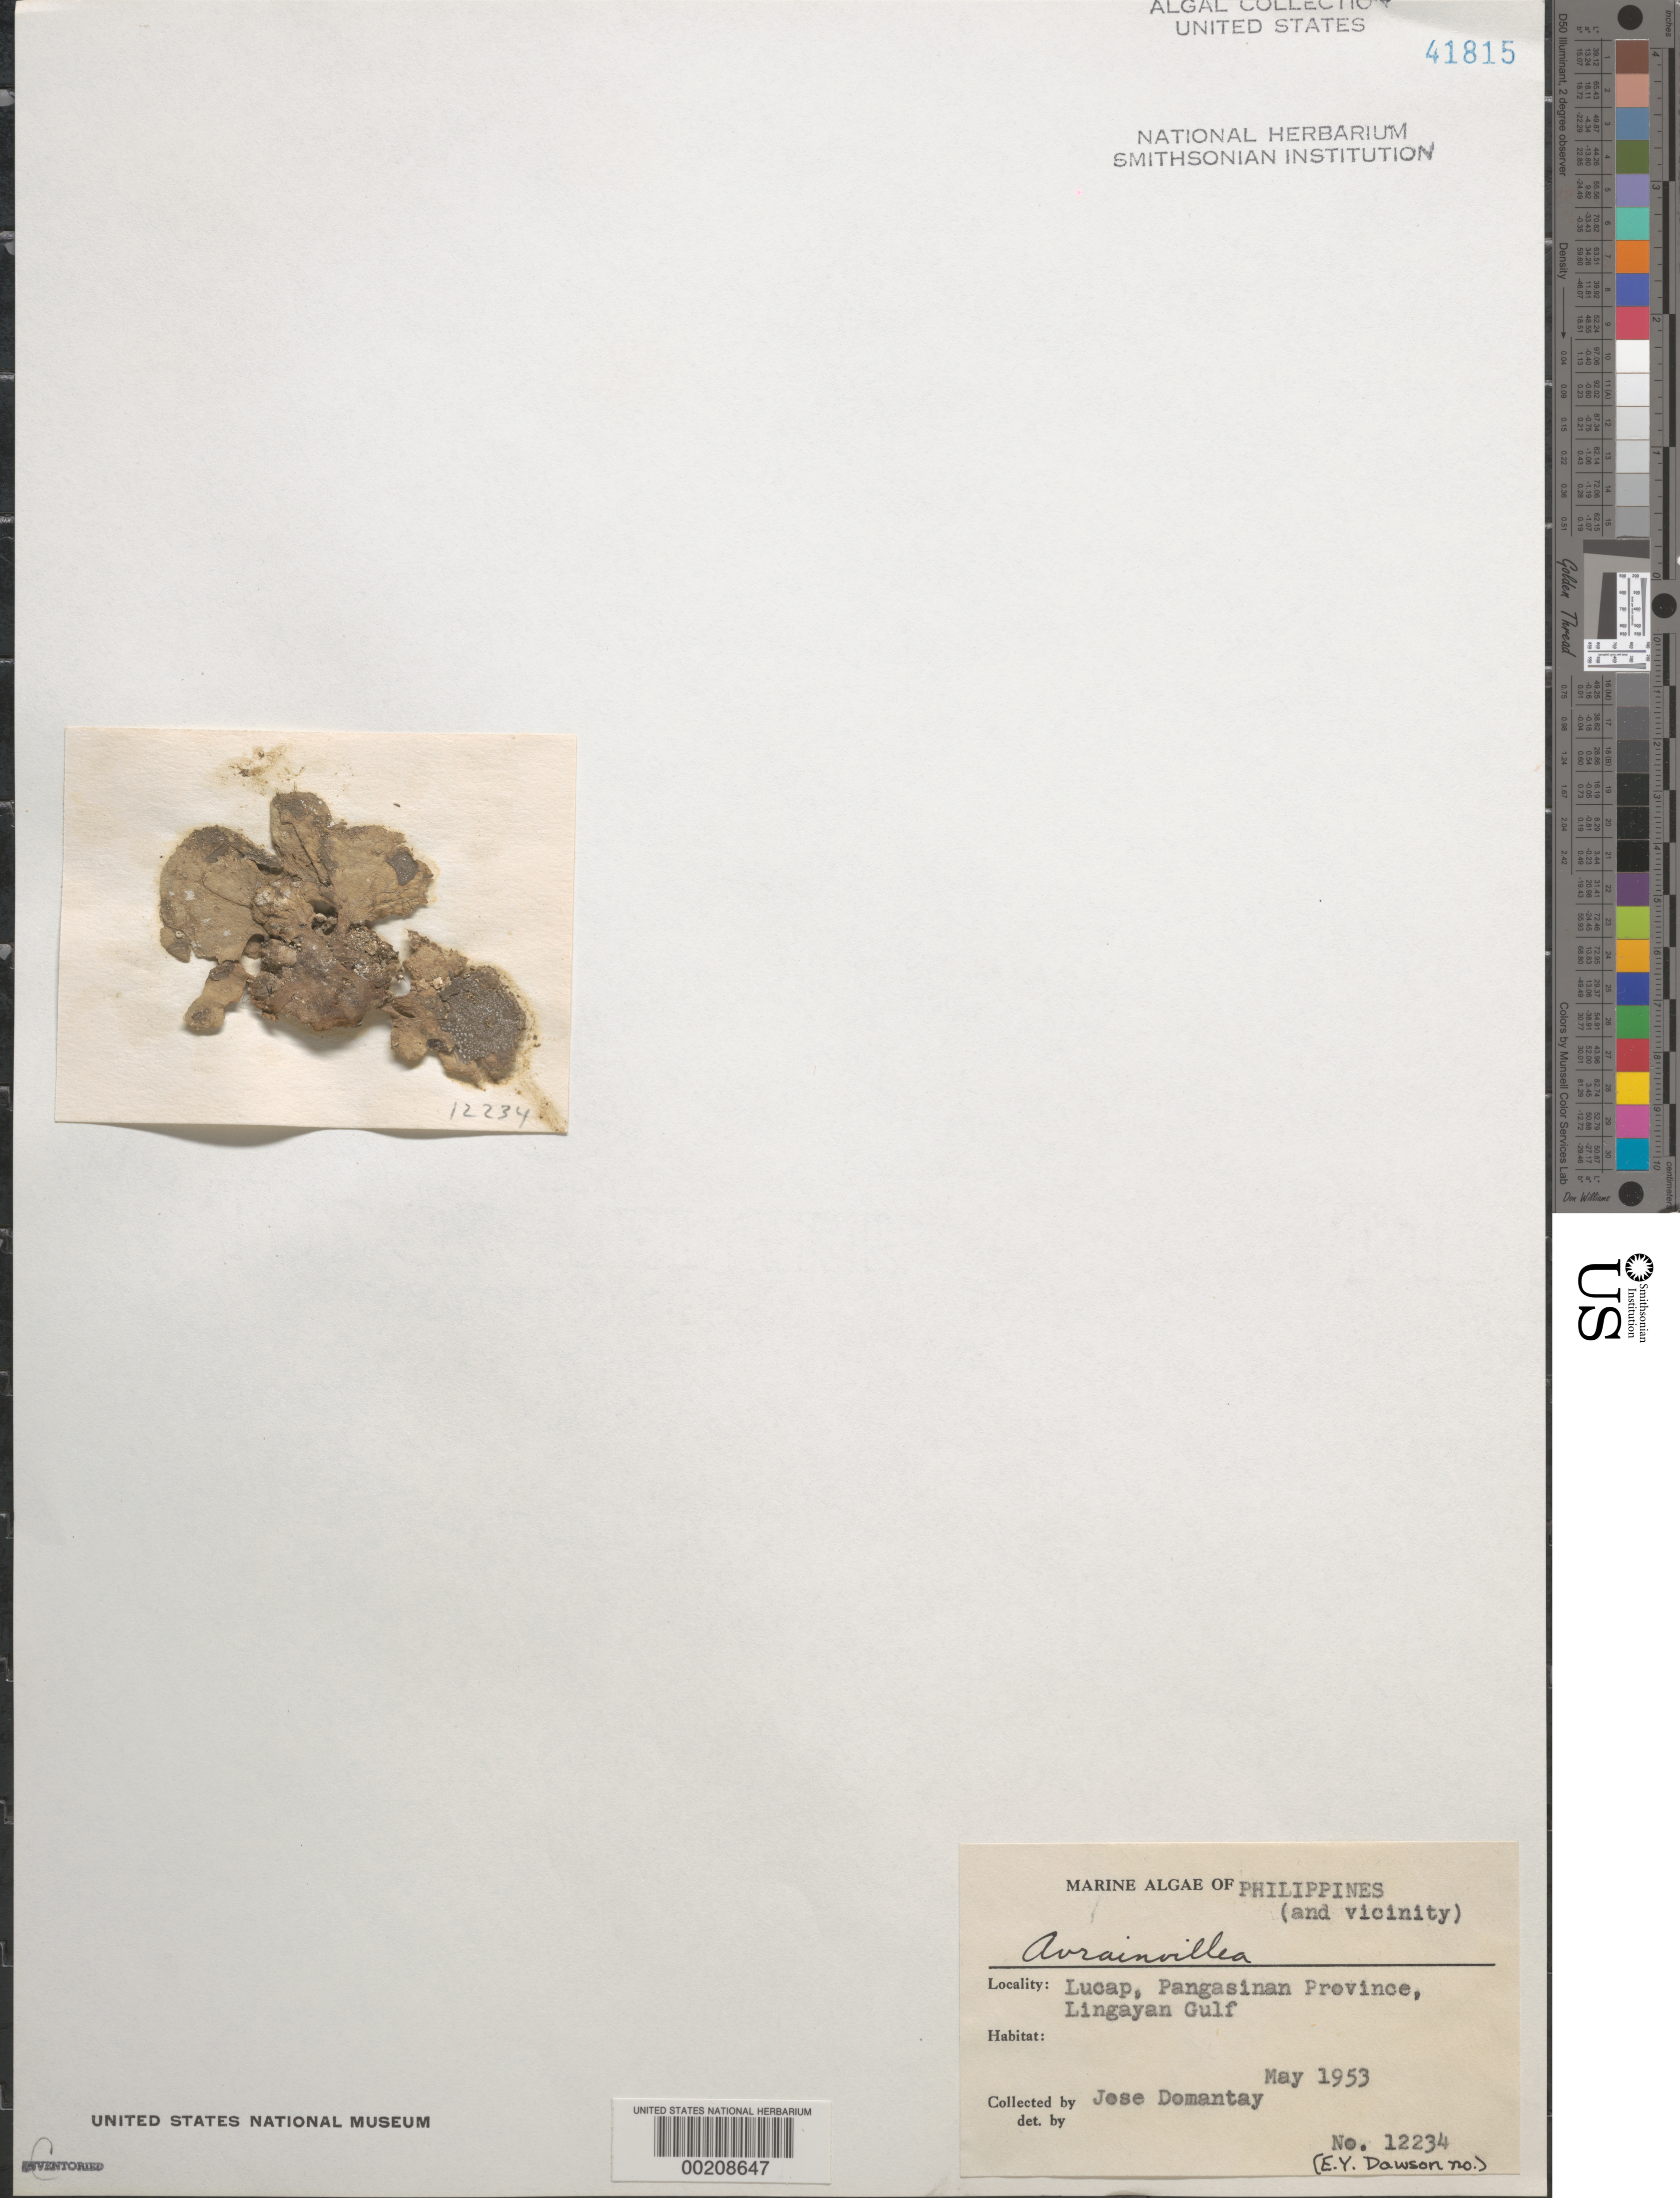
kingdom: Plantae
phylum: Chlorophyta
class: Ulvophyceae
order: Bryopsidales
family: Dichotomosiphonaceae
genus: Avrainvillea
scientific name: Avrainvillea sp.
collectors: J. Domantay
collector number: EYD 12234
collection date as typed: May 1953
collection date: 1953-05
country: Philippines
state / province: Ilocos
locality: Lucap, lingayan gulf, pangasinan province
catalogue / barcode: US 41815